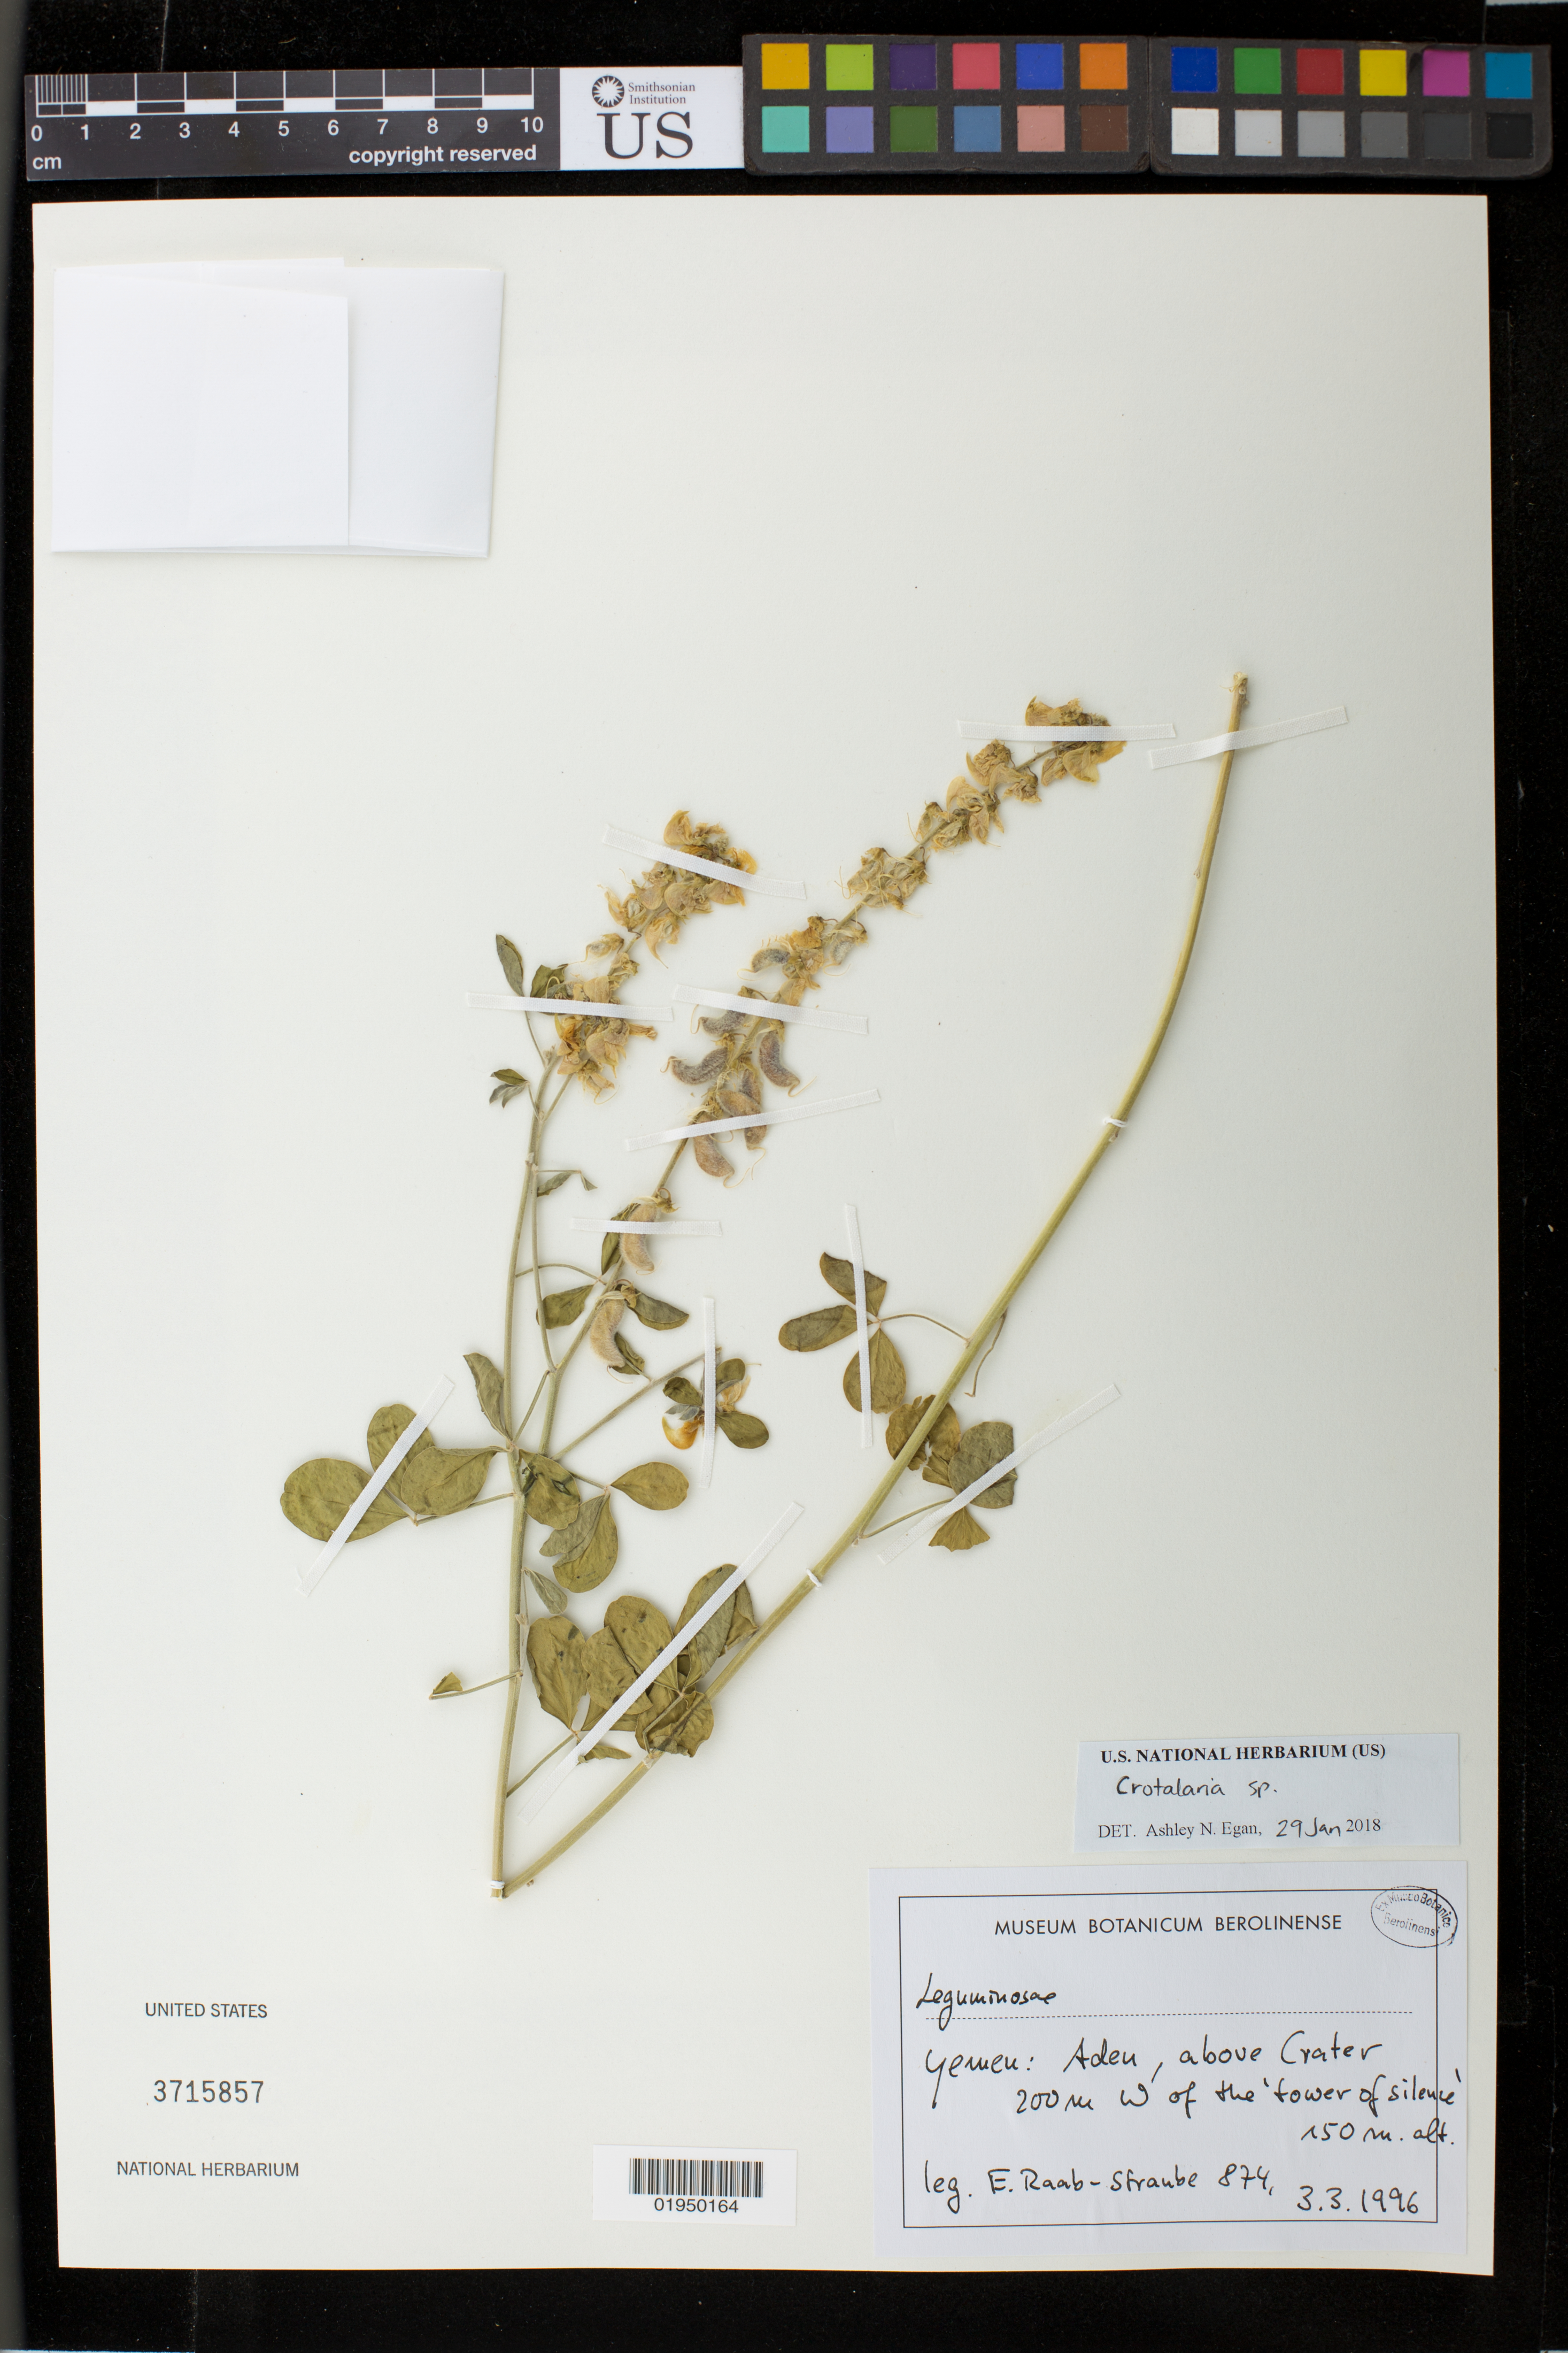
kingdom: Plantae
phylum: Tracheophyta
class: Magnoliopsida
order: Fabales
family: Fabaceae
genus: Crotalaria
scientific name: Crotalaria sp.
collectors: E. Raab-Straube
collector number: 874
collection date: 1996-03-03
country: Yemen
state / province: Adan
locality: Aden, above Crater 200 m w of the 'tower of silence'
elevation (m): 150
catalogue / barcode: US 3715857